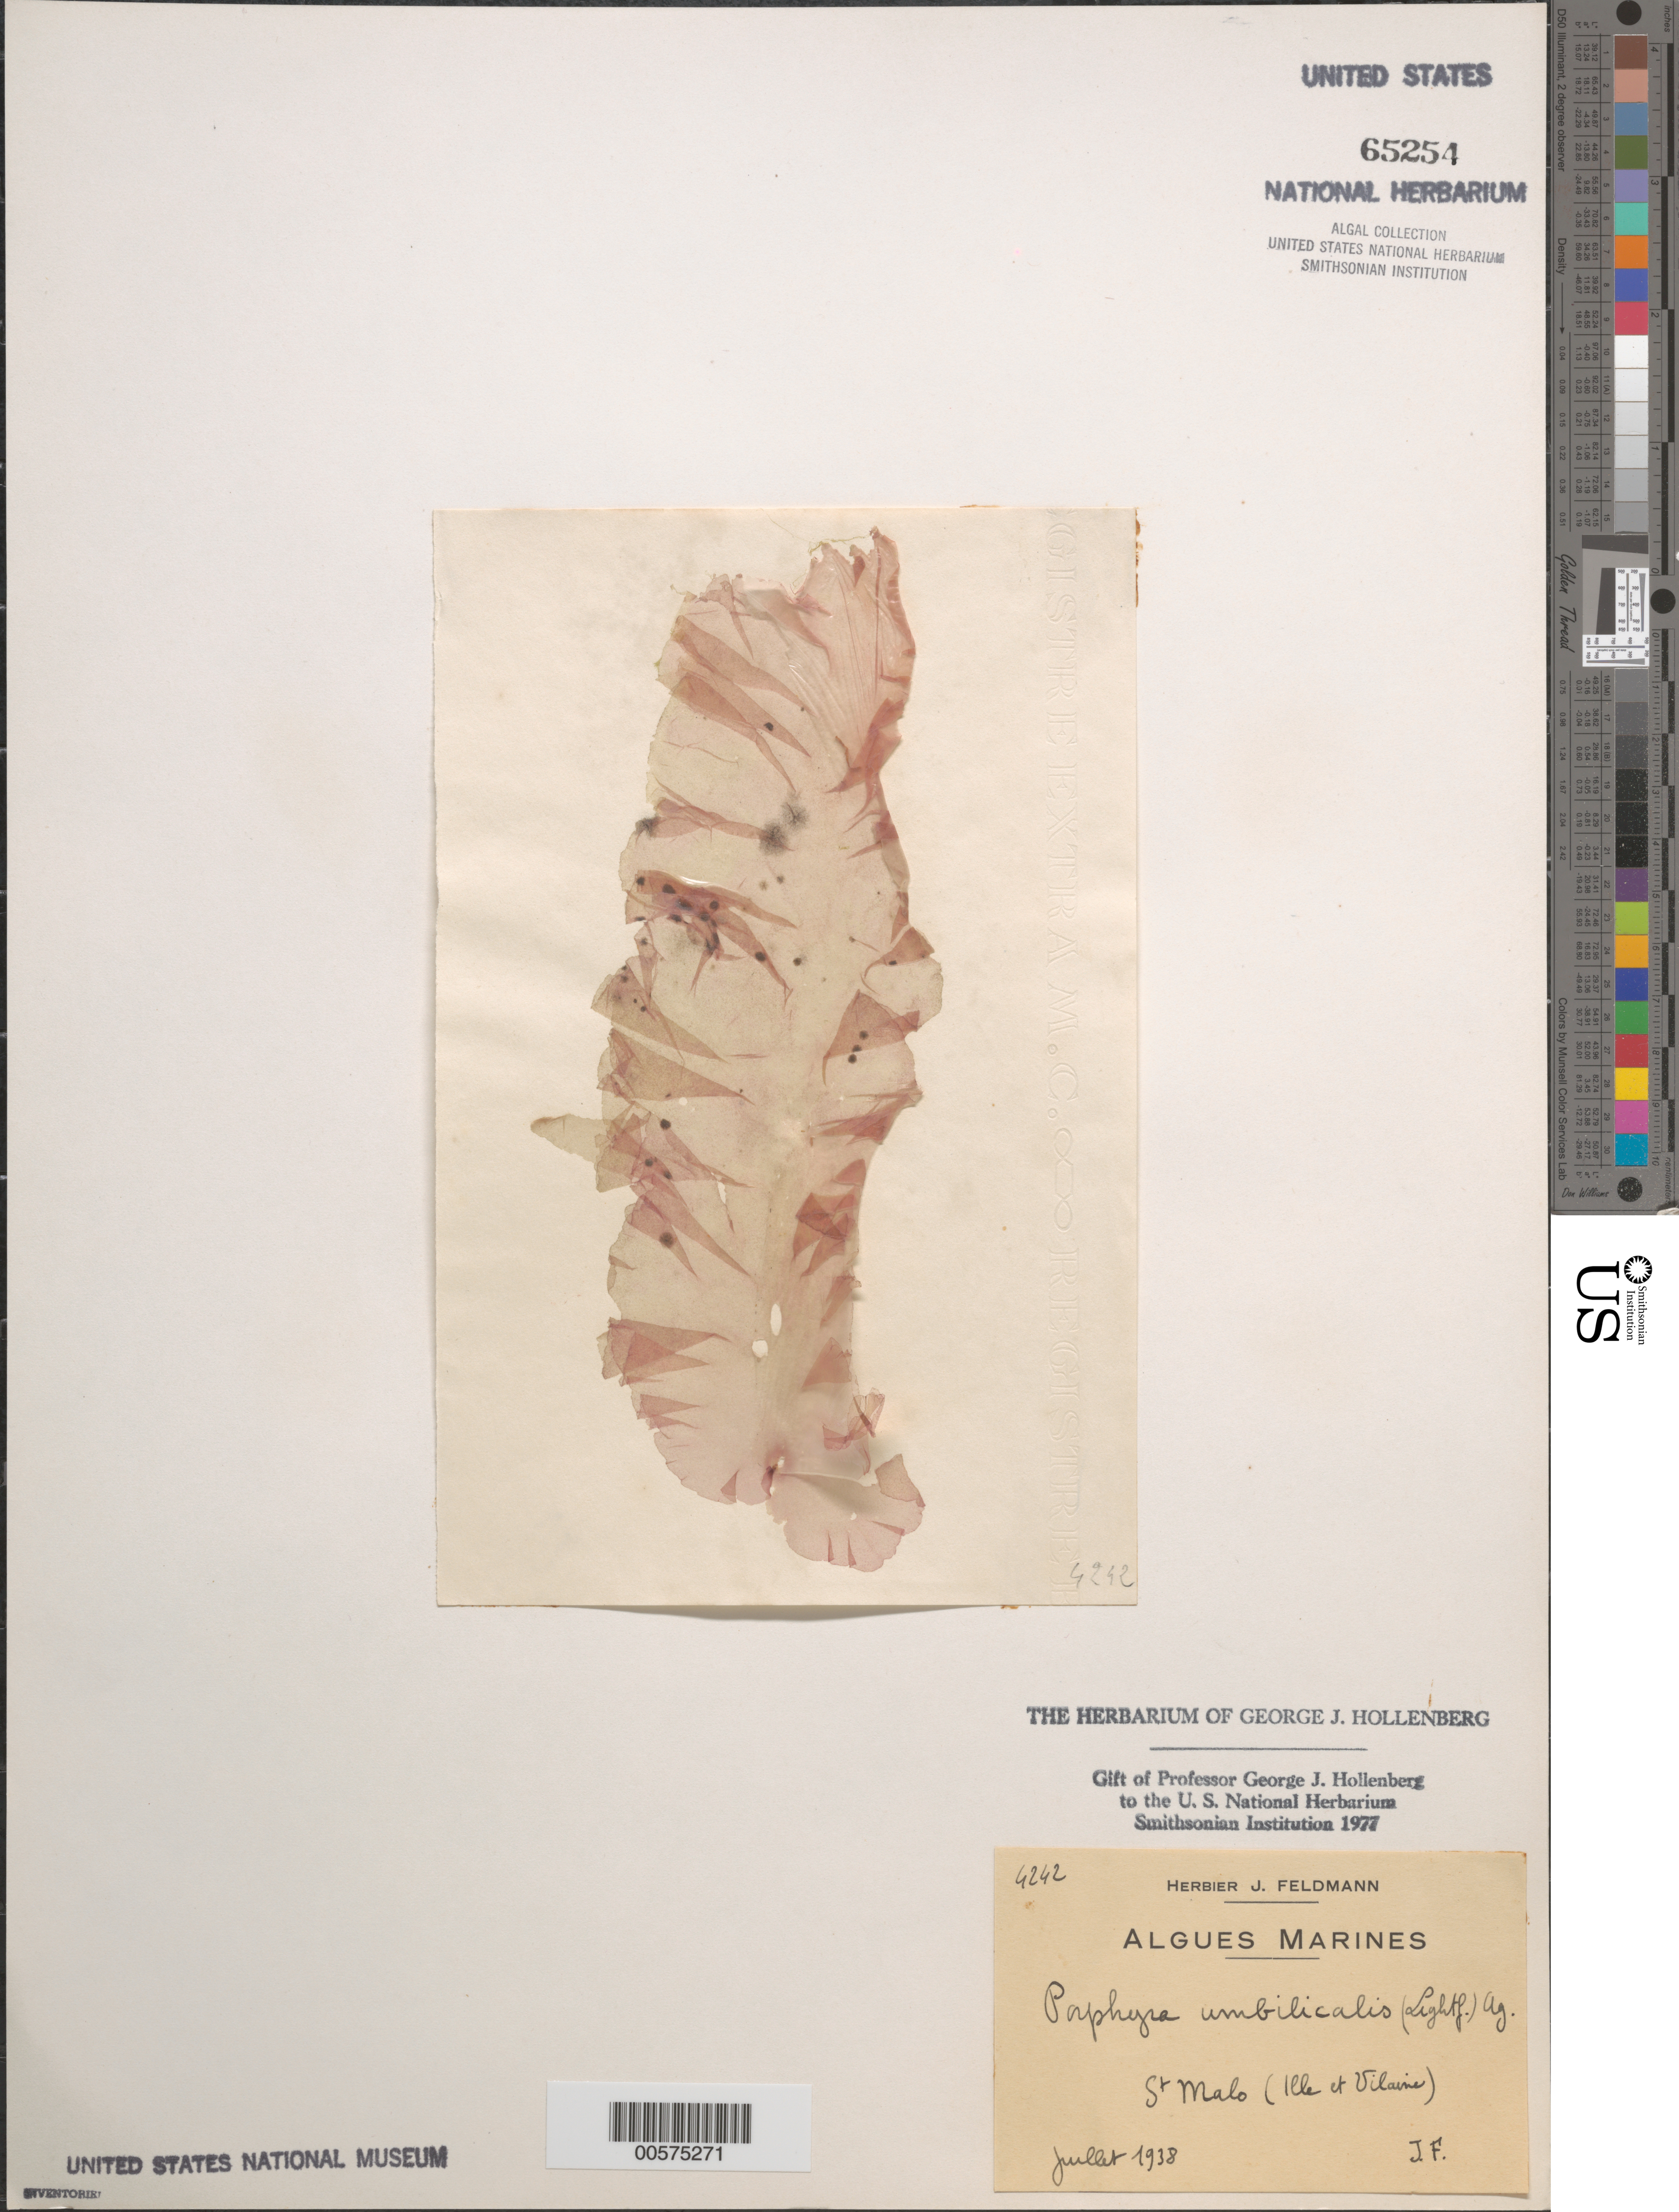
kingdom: Plantae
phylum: Rhodophyta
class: Bangiophyceae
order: Bangiales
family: Bangiaceae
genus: Porphyra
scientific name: Porphyra umbilicalis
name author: Kütz.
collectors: J. Feldmann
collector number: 4242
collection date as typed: Jul 1938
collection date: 1938-07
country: France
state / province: Bretagne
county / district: Ille-et-Vilaine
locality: St. Malo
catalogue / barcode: US 65254